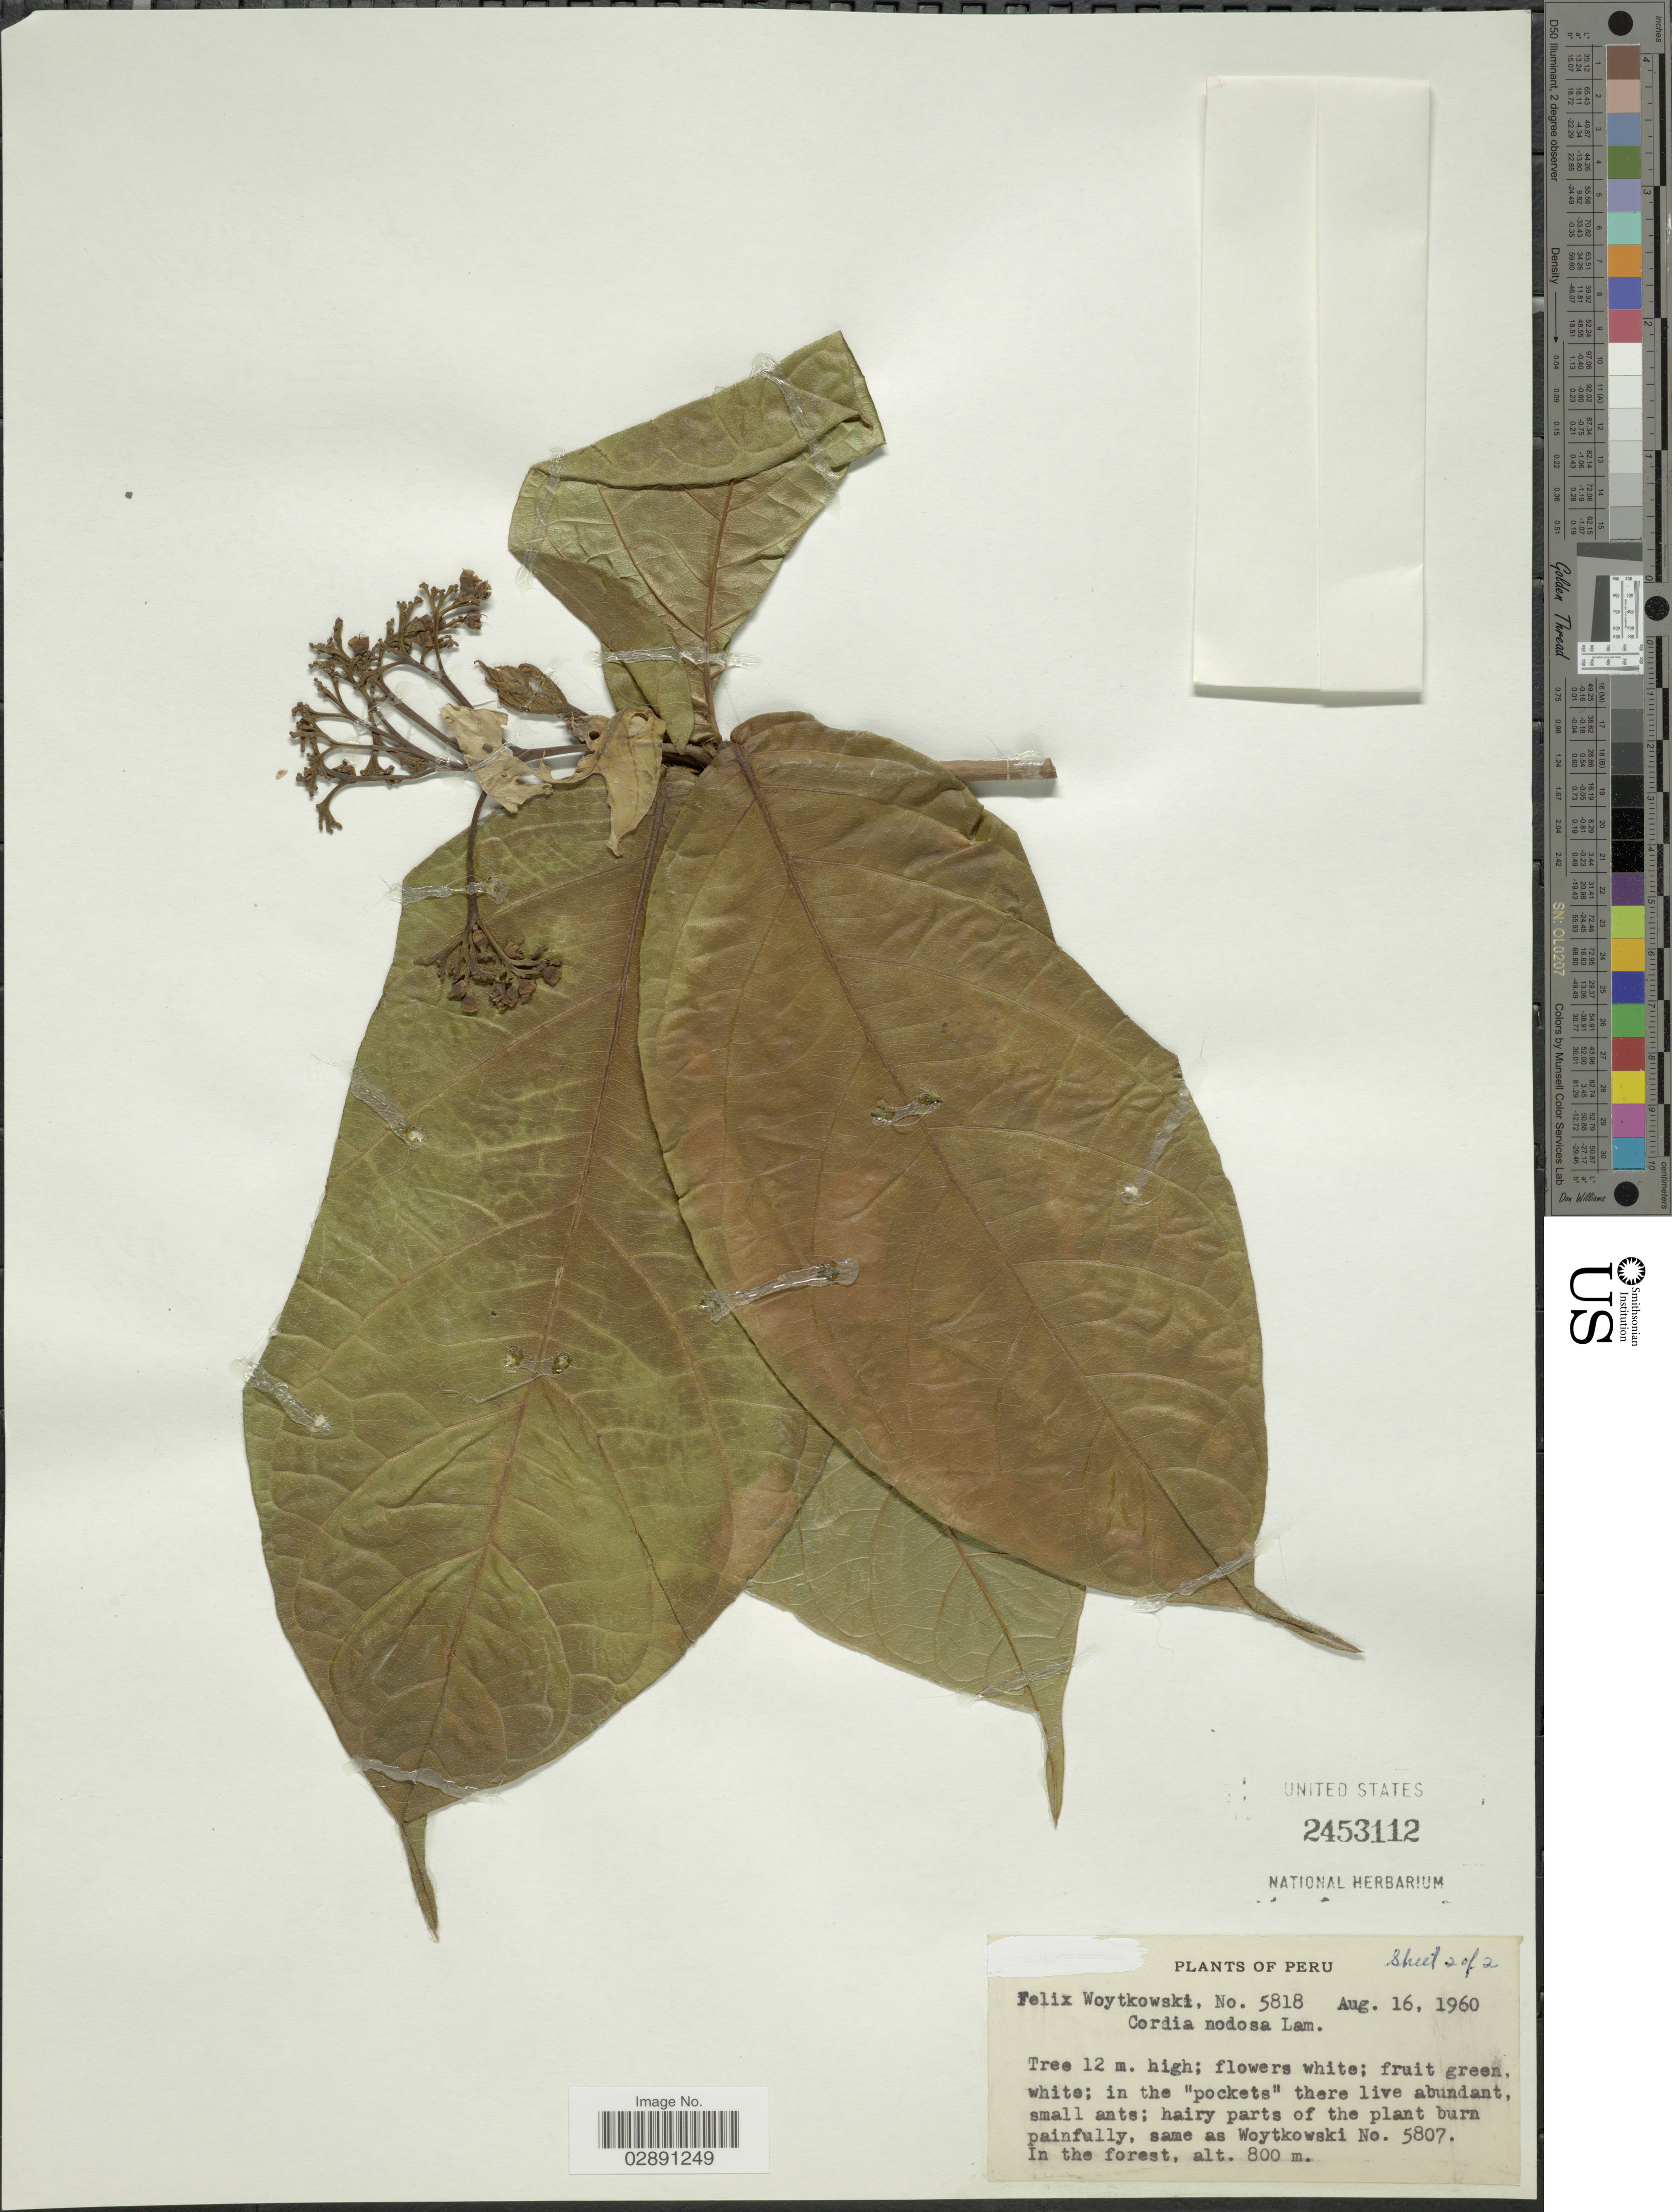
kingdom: Plantae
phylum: Tracheophyta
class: Magnoliopsida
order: Boraginales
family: Cordiaceae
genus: Cordia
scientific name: Cordia nodosa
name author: Lam.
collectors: F. Woytkowski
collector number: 5818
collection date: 1960-08-16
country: Peru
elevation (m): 800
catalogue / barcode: US 2453112